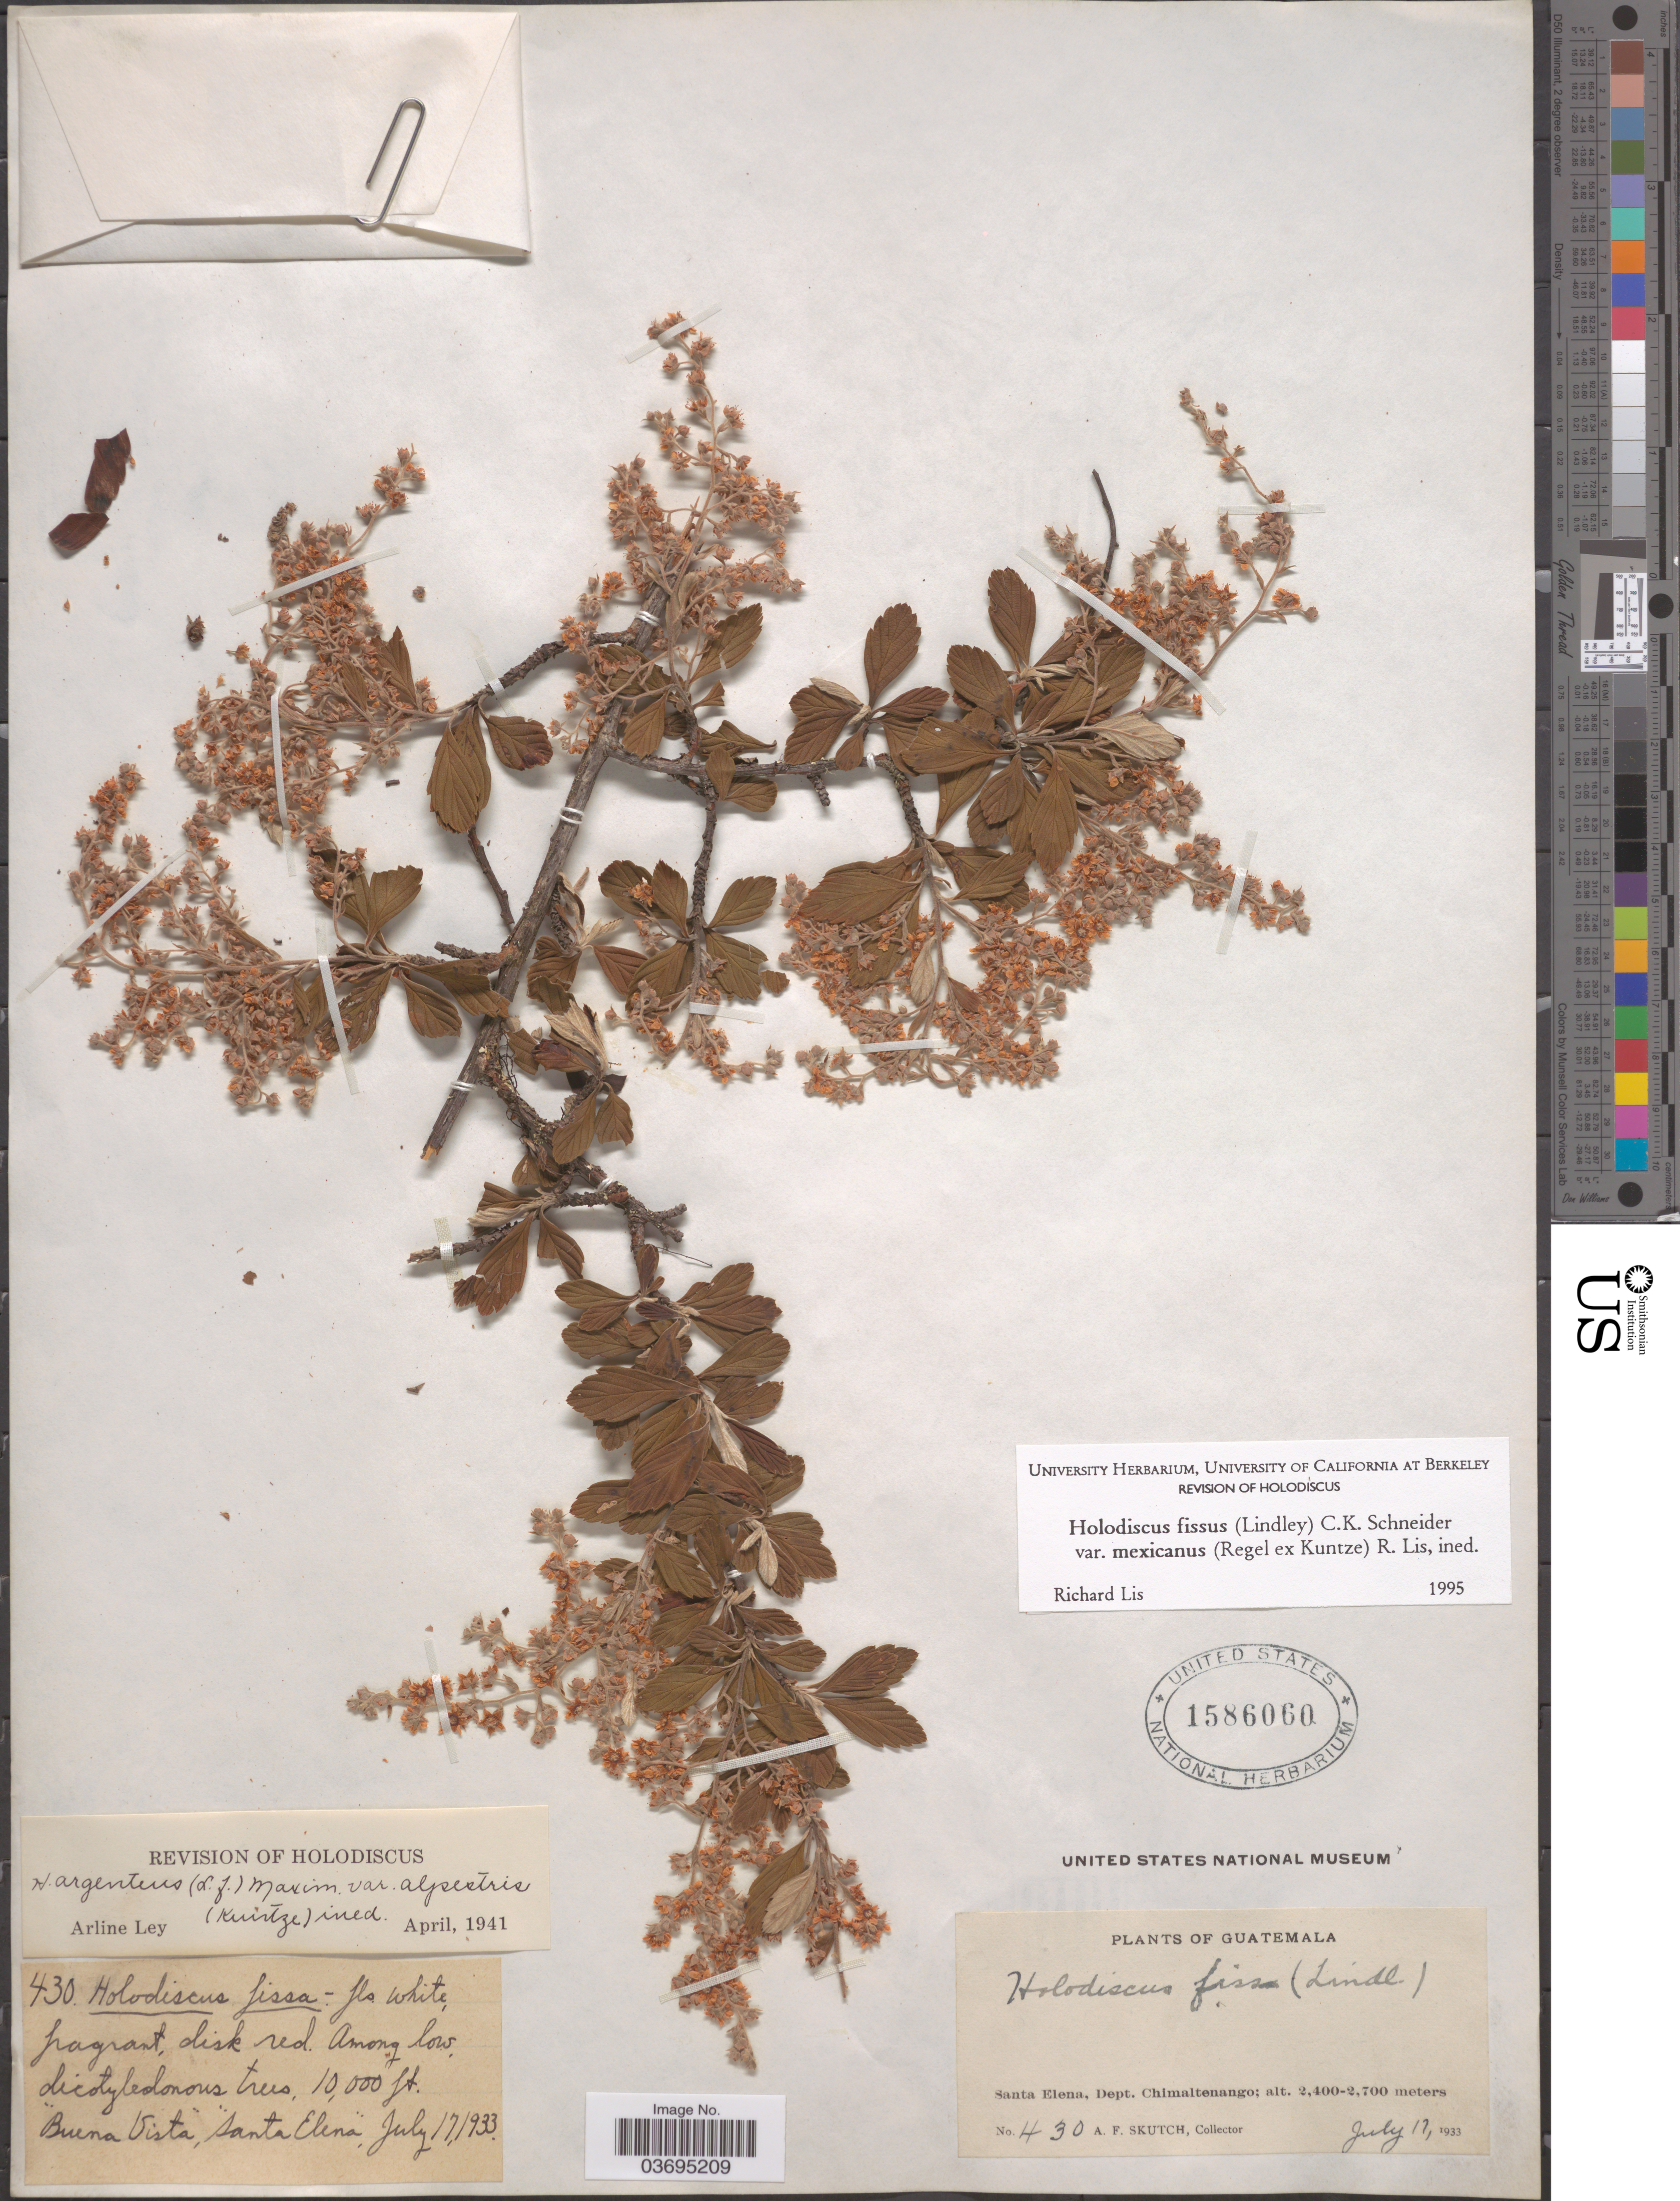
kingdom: Plantae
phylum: Tracheophyta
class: Magnoliopsida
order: Rosales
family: Rosaceae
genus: Holodiscus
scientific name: Holodiscus argenteus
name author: (L. f.) Maxim.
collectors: A. F. Skutch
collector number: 430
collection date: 1933-07-17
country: Guatemala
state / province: Chimaltenango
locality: Santa Elena, Dept. Chimaltenango. Buena Vista.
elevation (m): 3048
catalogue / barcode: US 1586060